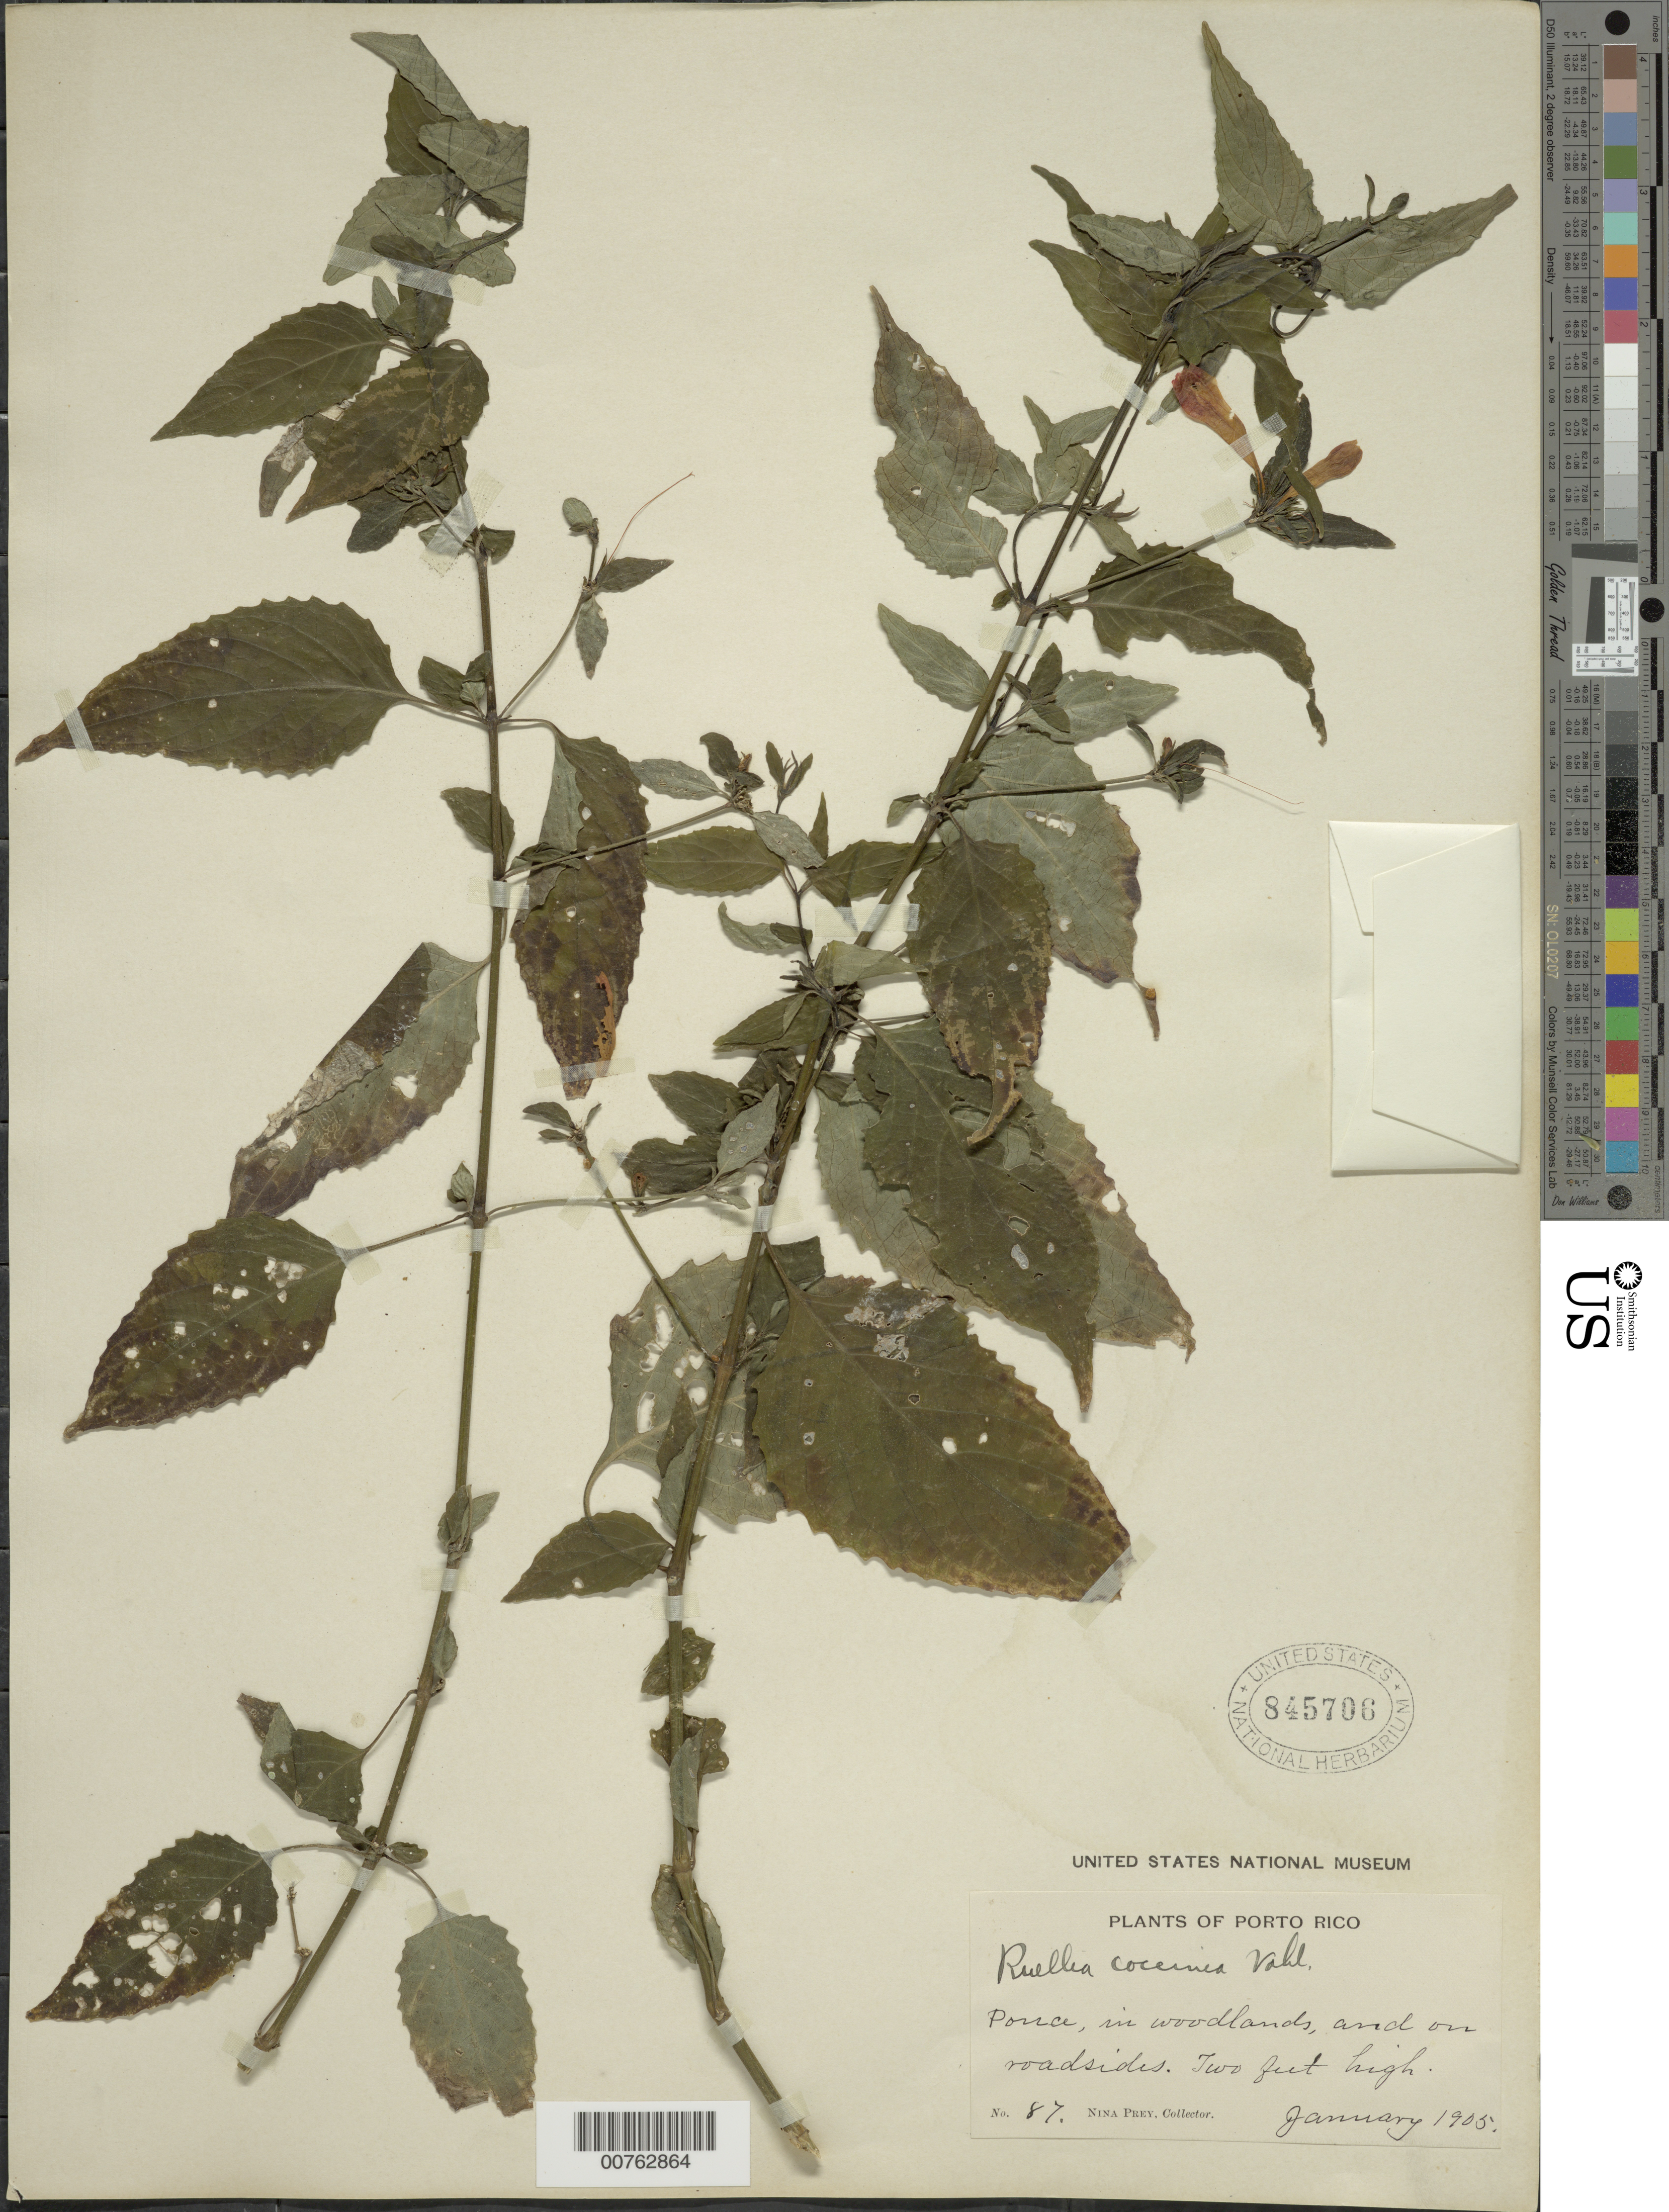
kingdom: Plantae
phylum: Tracheophyta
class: Magnoliopsida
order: Lamiales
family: Acanthaceae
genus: Ruellia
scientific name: Ruellia coccinea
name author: (L.) Vahl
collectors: N. Prey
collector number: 87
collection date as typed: Jan 1905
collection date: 1905-01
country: Puerto Rico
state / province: Ponce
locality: Ponce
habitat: Woodlands and roadsides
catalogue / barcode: US 845706